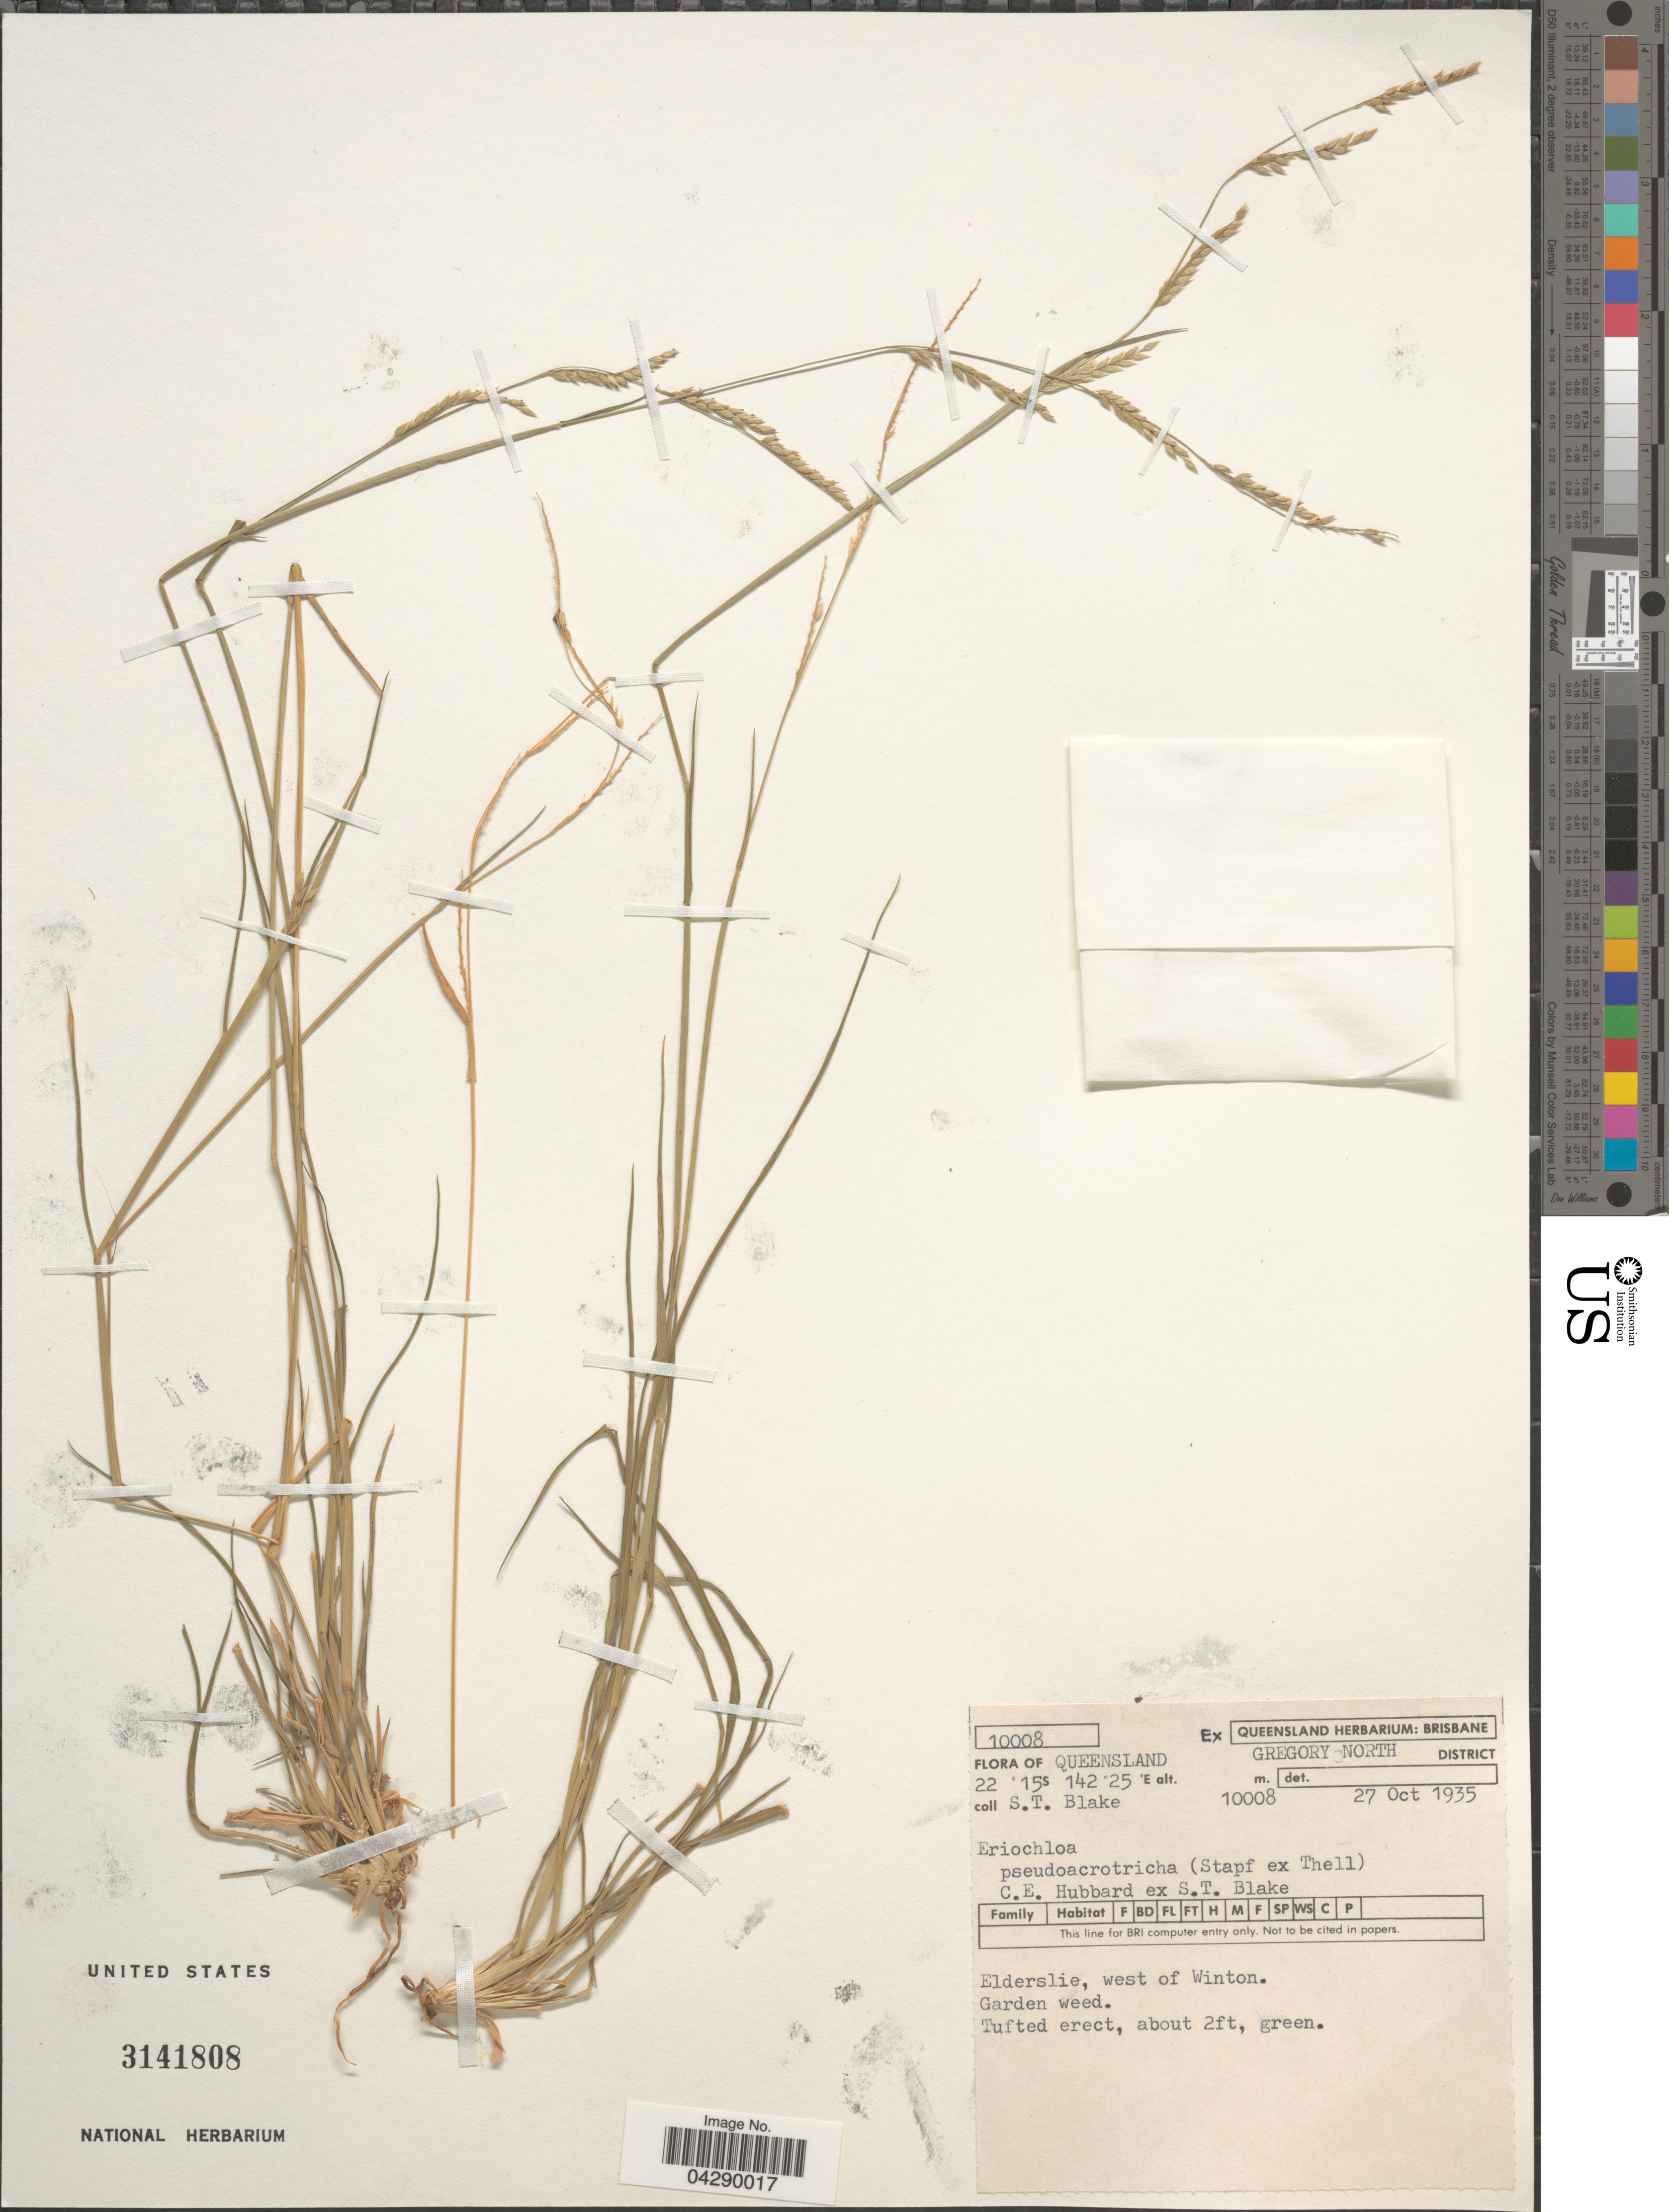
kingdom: Plantae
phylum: Tracheophyta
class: Liliopsida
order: Poales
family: Poaceae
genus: Eriochloa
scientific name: Eriochloa pseudoacrotricha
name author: (Stapf & Thell.) J.M. Black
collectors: S. T. Blake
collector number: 10008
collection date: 1935-10-27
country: Australia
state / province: Queensland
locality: Gregory North District. Elderslie, west of Winton.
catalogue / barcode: US 3141808